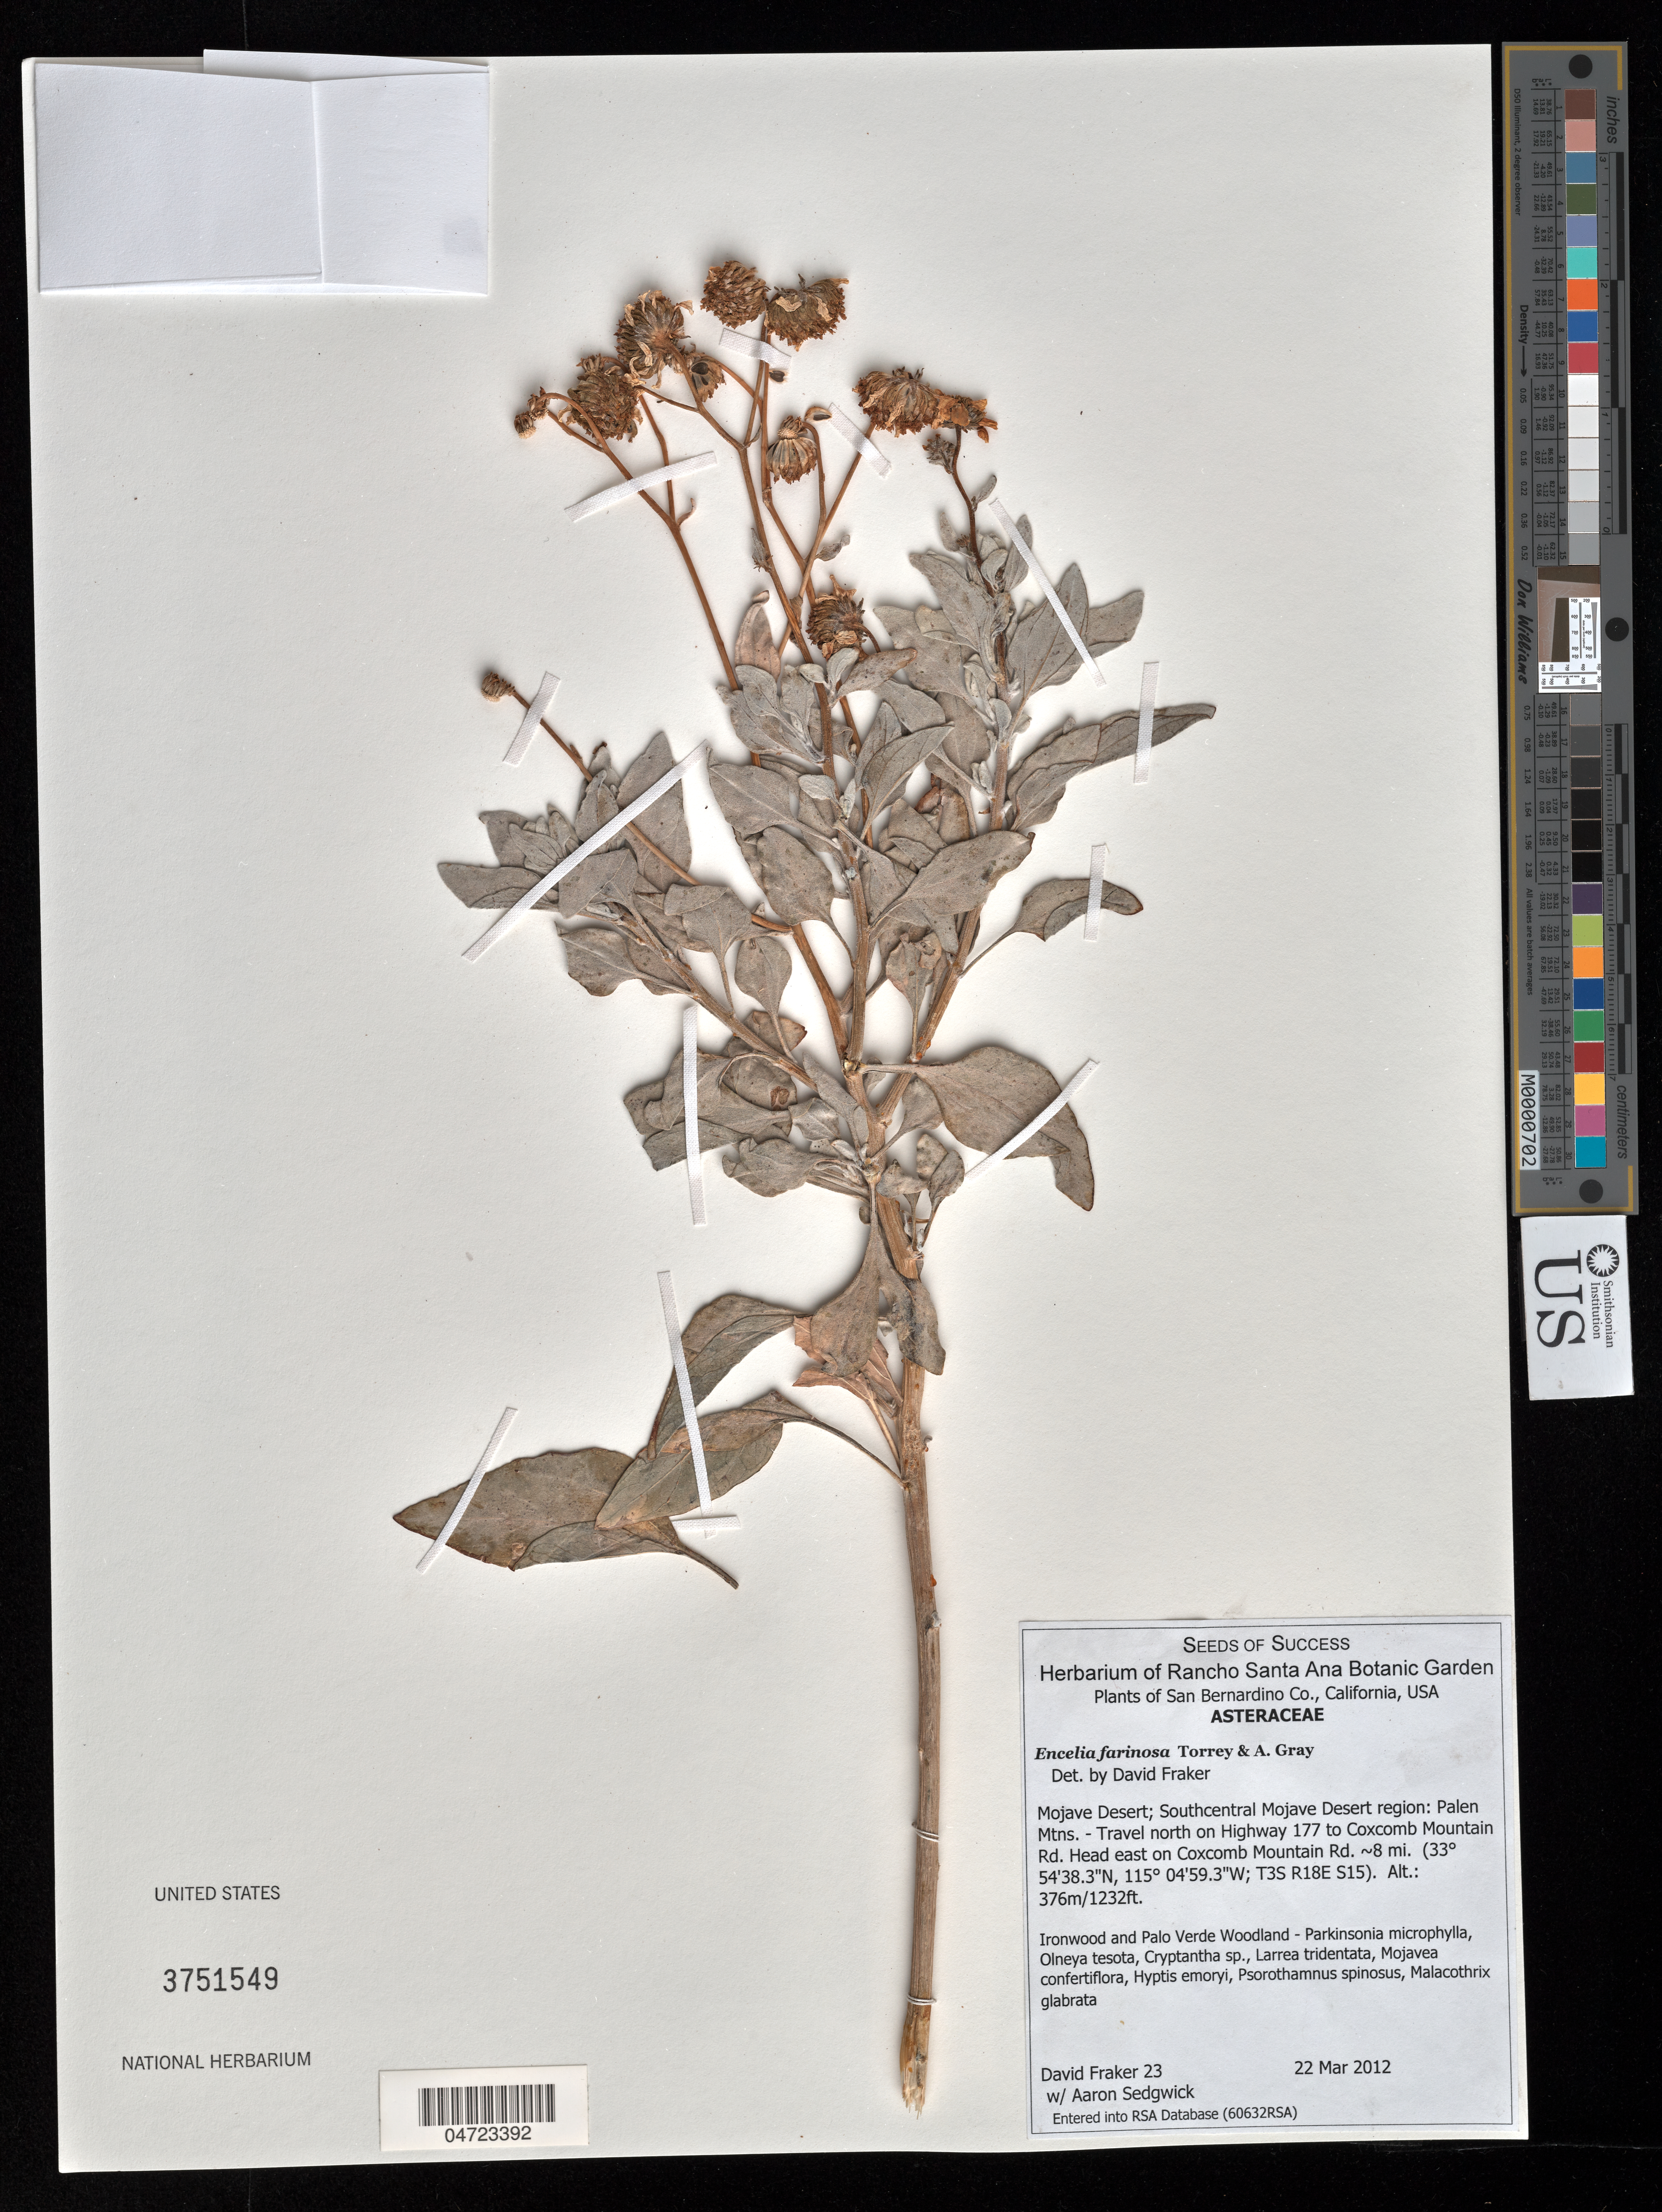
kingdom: Plantae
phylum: Tracheophyta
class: Magnoliopsida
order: Asterales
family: Asteraceae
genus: Encelia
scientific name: Encelia farinosa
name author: A. Gray ex Torr. in Emory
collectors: D. Fraker & A. Sedgwick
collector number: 23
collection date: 2012-03-22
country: United States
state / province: California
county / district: San Bernardino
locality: San Bernardino Co. Mojave Desert; Southcentral Mojave Desert region: Palen Mtns. - Travel north on Highway 177 to Coxcomb Mountain Rd. Head east on Coxcomb Mountain Rd. ~8 mi. T3S R18E S15.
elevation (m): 376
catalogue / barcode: US 3751549